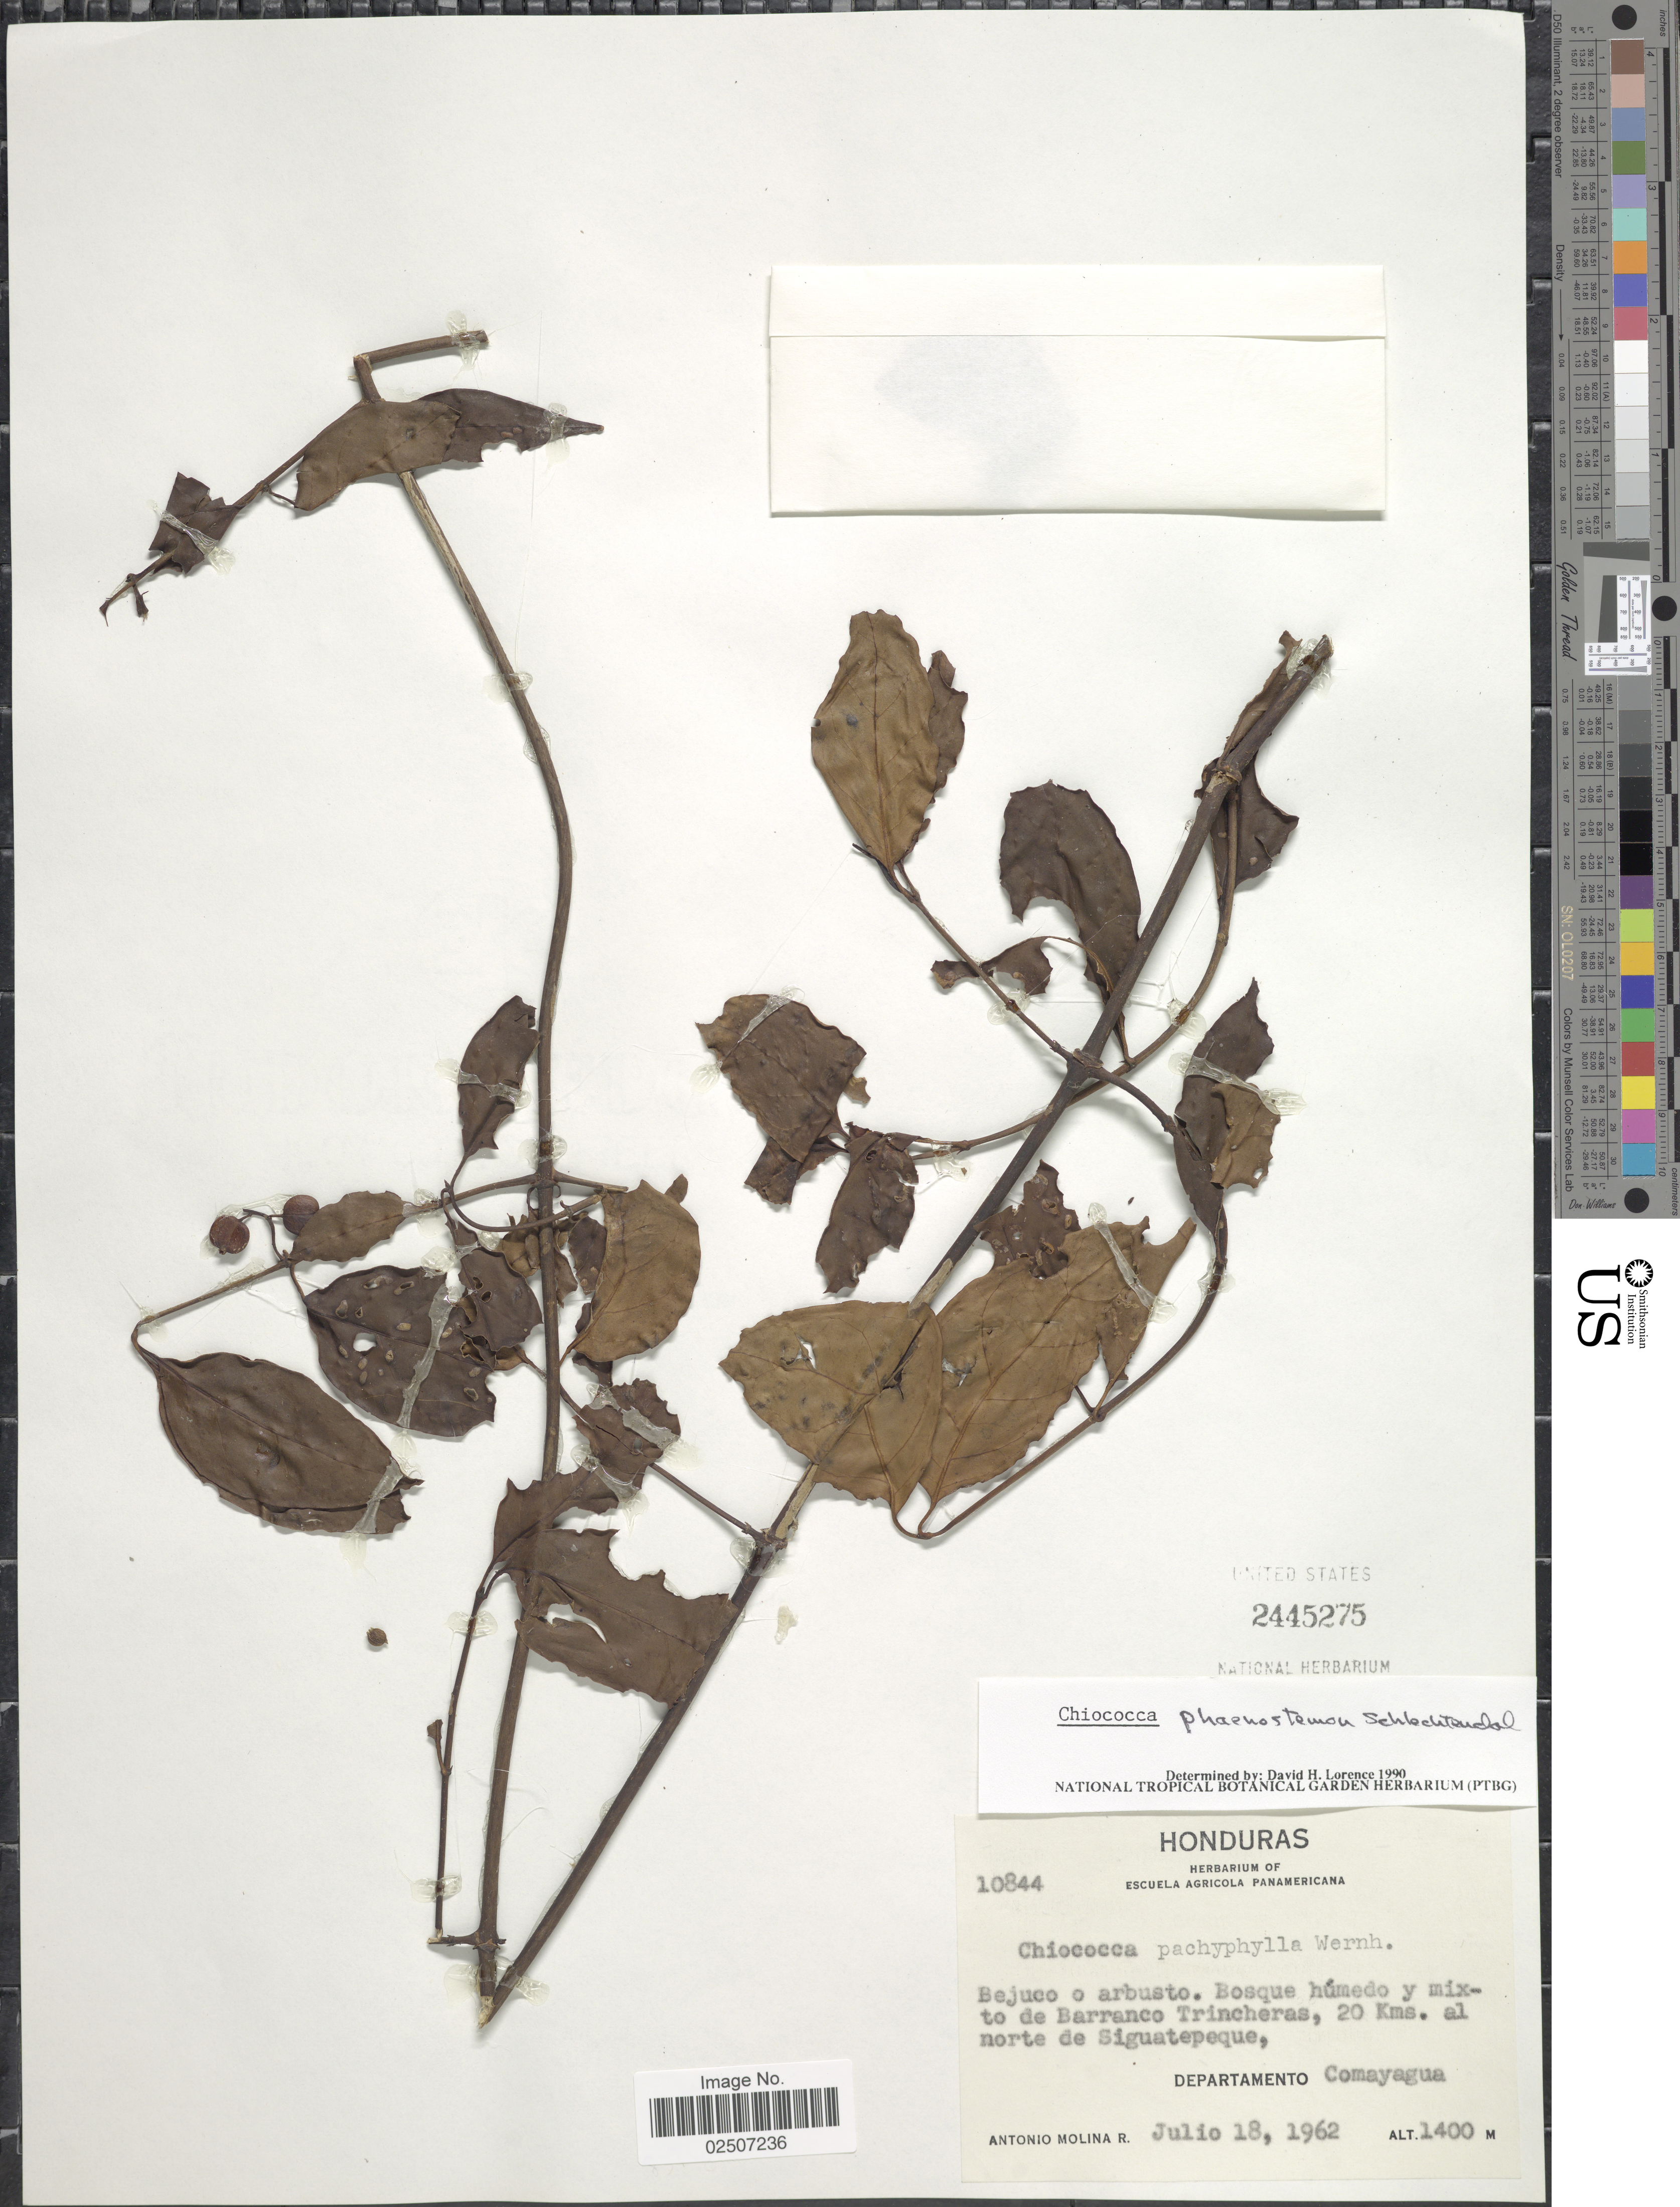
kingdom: Plantae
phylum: Tracheophyta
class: Magnoliopsida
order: Gentianales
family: Rubiaceae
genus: Chiococca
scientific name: Chiococca pachyphylla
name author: Wernham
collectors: A. Molina R.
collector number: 10844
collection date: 1962-07-18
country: Honduras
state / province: Comayagua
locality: Bosque humedo y mixto de Barranco Trincheras, 20 Kms. al norte de Siguatepeque, Departamento Comayagua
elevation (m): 1400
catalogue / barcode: US 2445275